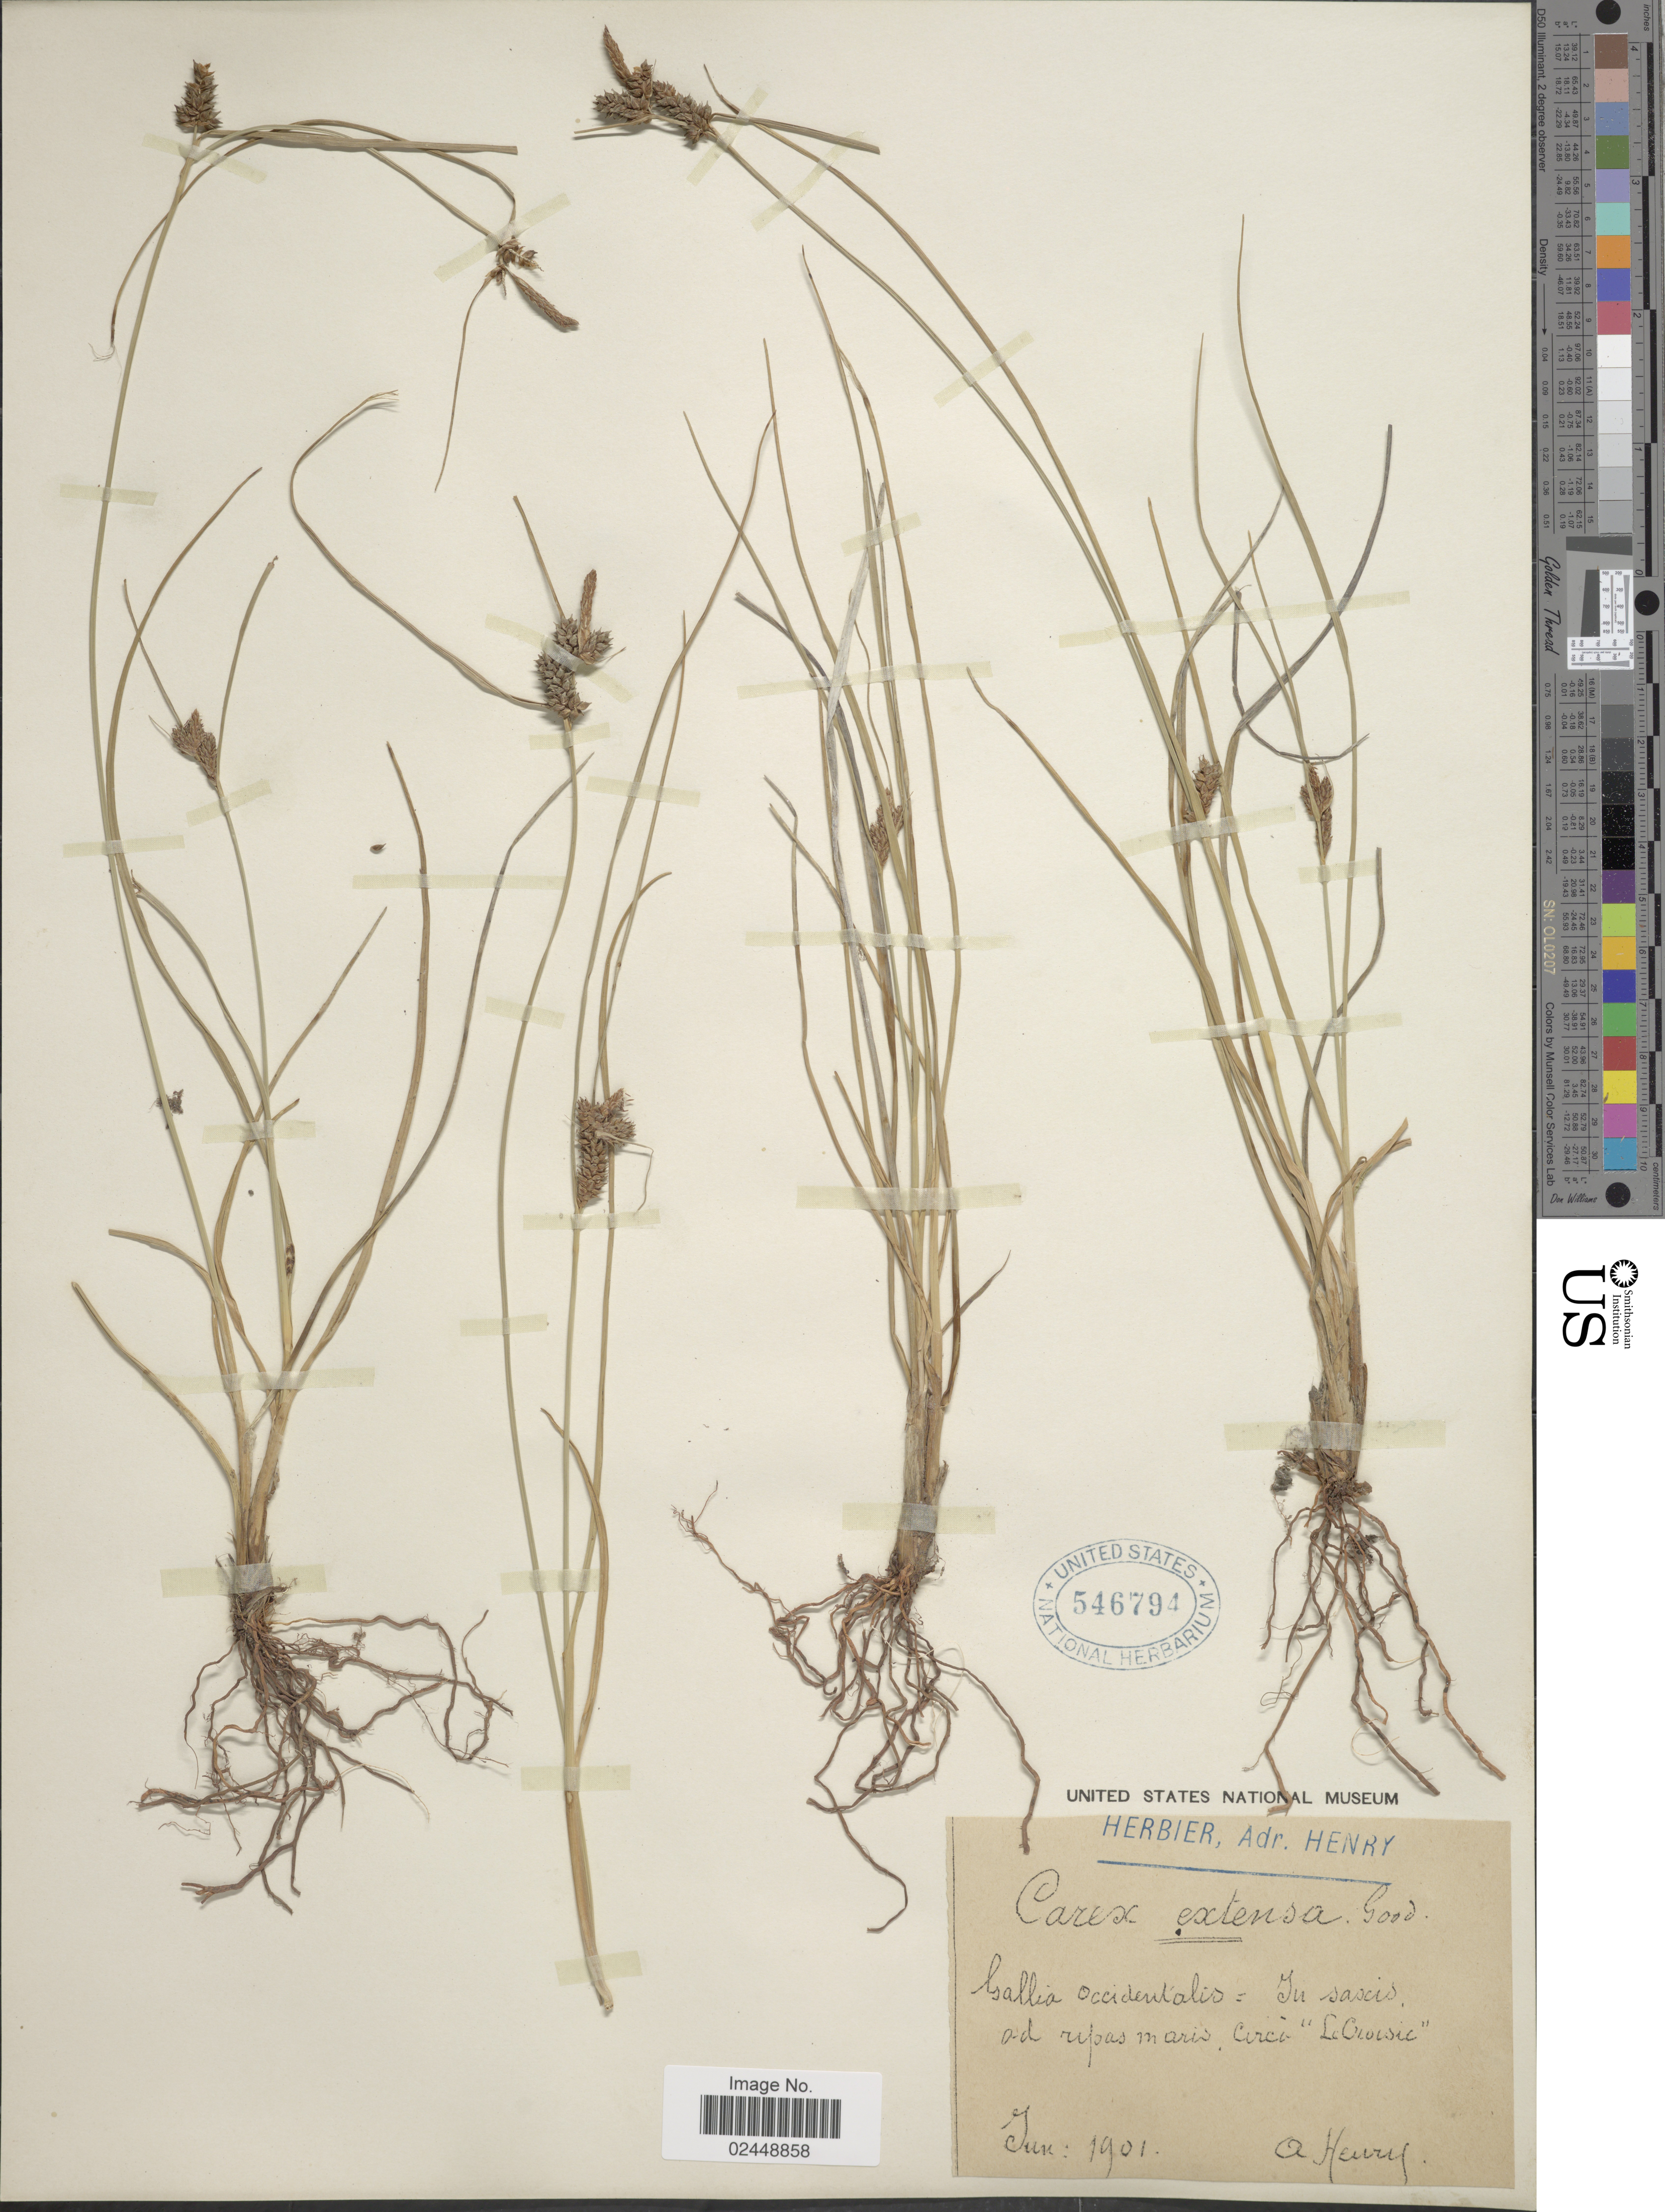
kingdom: Plantae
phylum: Tracheophyta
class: Liliopsida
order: Poales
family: Cyperaceae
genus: Carex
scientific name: Carex extensa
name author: Gooden.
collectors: A. Henry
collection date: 1901-06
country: France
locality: Gallia occidentalis: in saxis ad ripas maris circa "La Croisic"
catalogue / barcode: US 546794